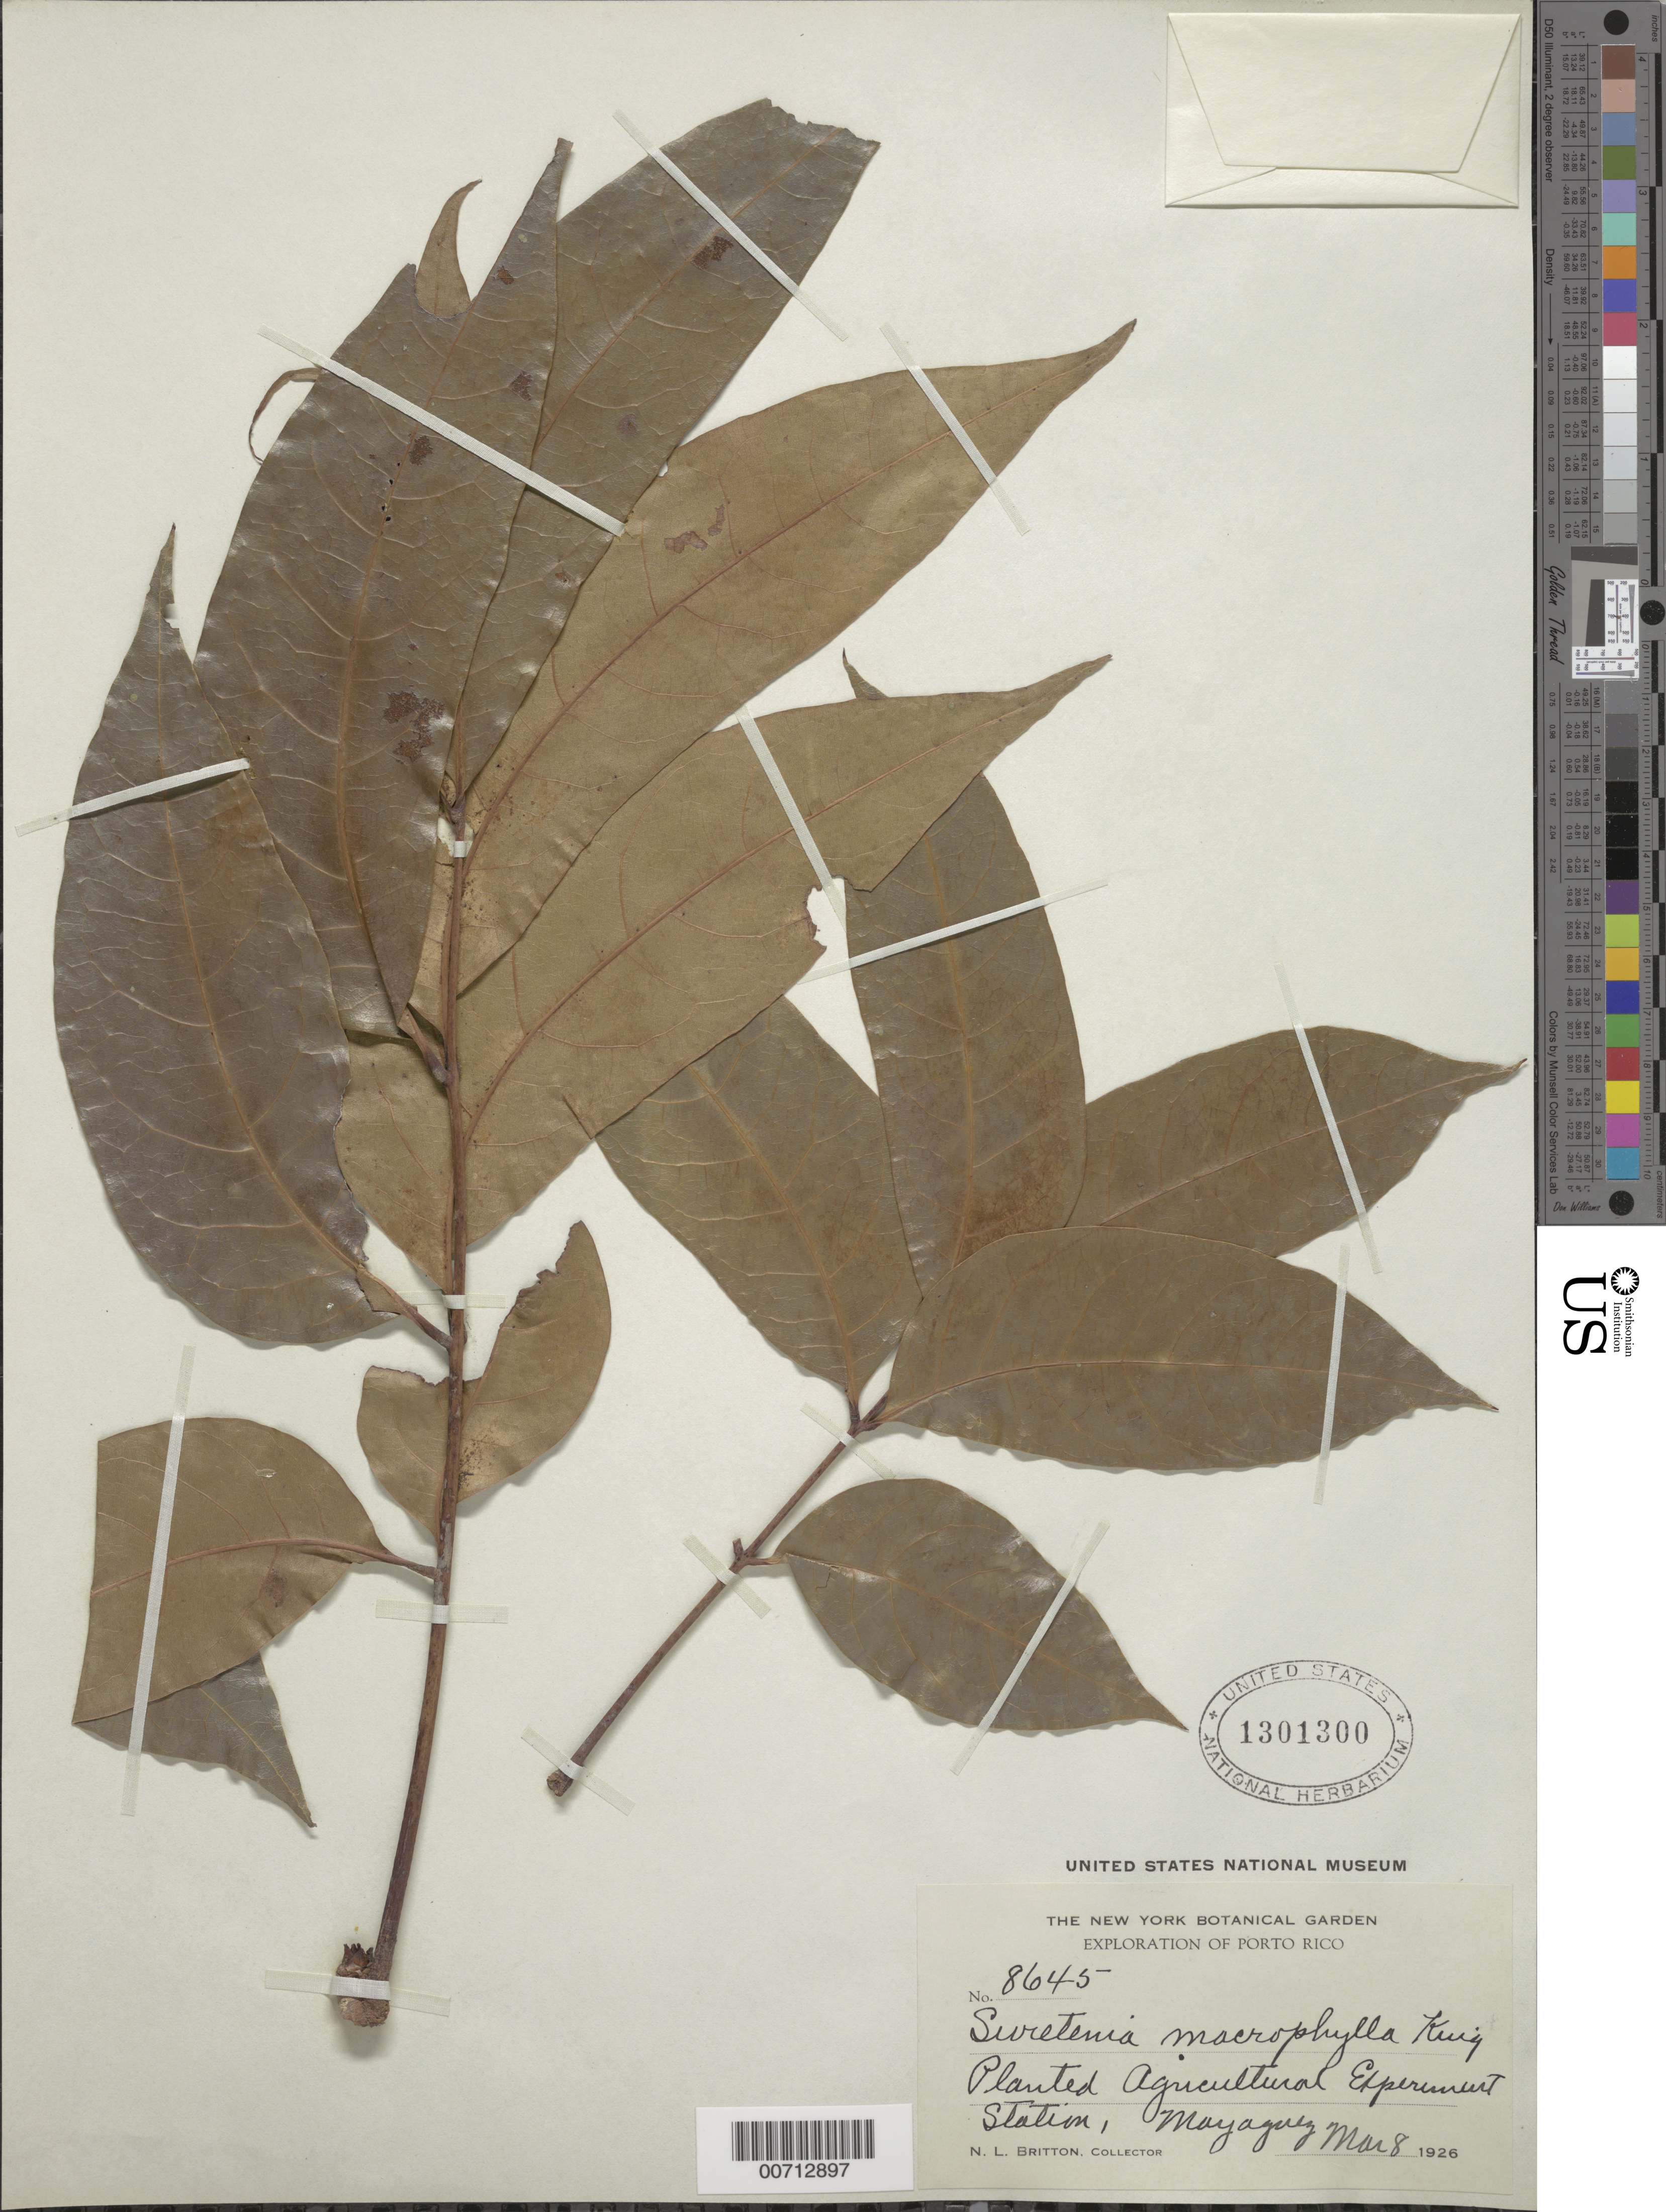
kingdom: Plantae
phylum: Tracheophyta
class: Magnoliopsida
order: Sapindales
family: Meliaceae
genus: Swietenia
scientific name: Swietenia macrophylla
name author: King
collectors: N. Britton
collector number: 8645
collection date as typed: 08 Mar 1926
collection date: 1926-03-08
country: Puerto Rico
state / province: Mayaguez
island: Greater Antilles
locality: Agricultural Exp. Station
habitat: Planted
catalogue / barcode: US 1301300